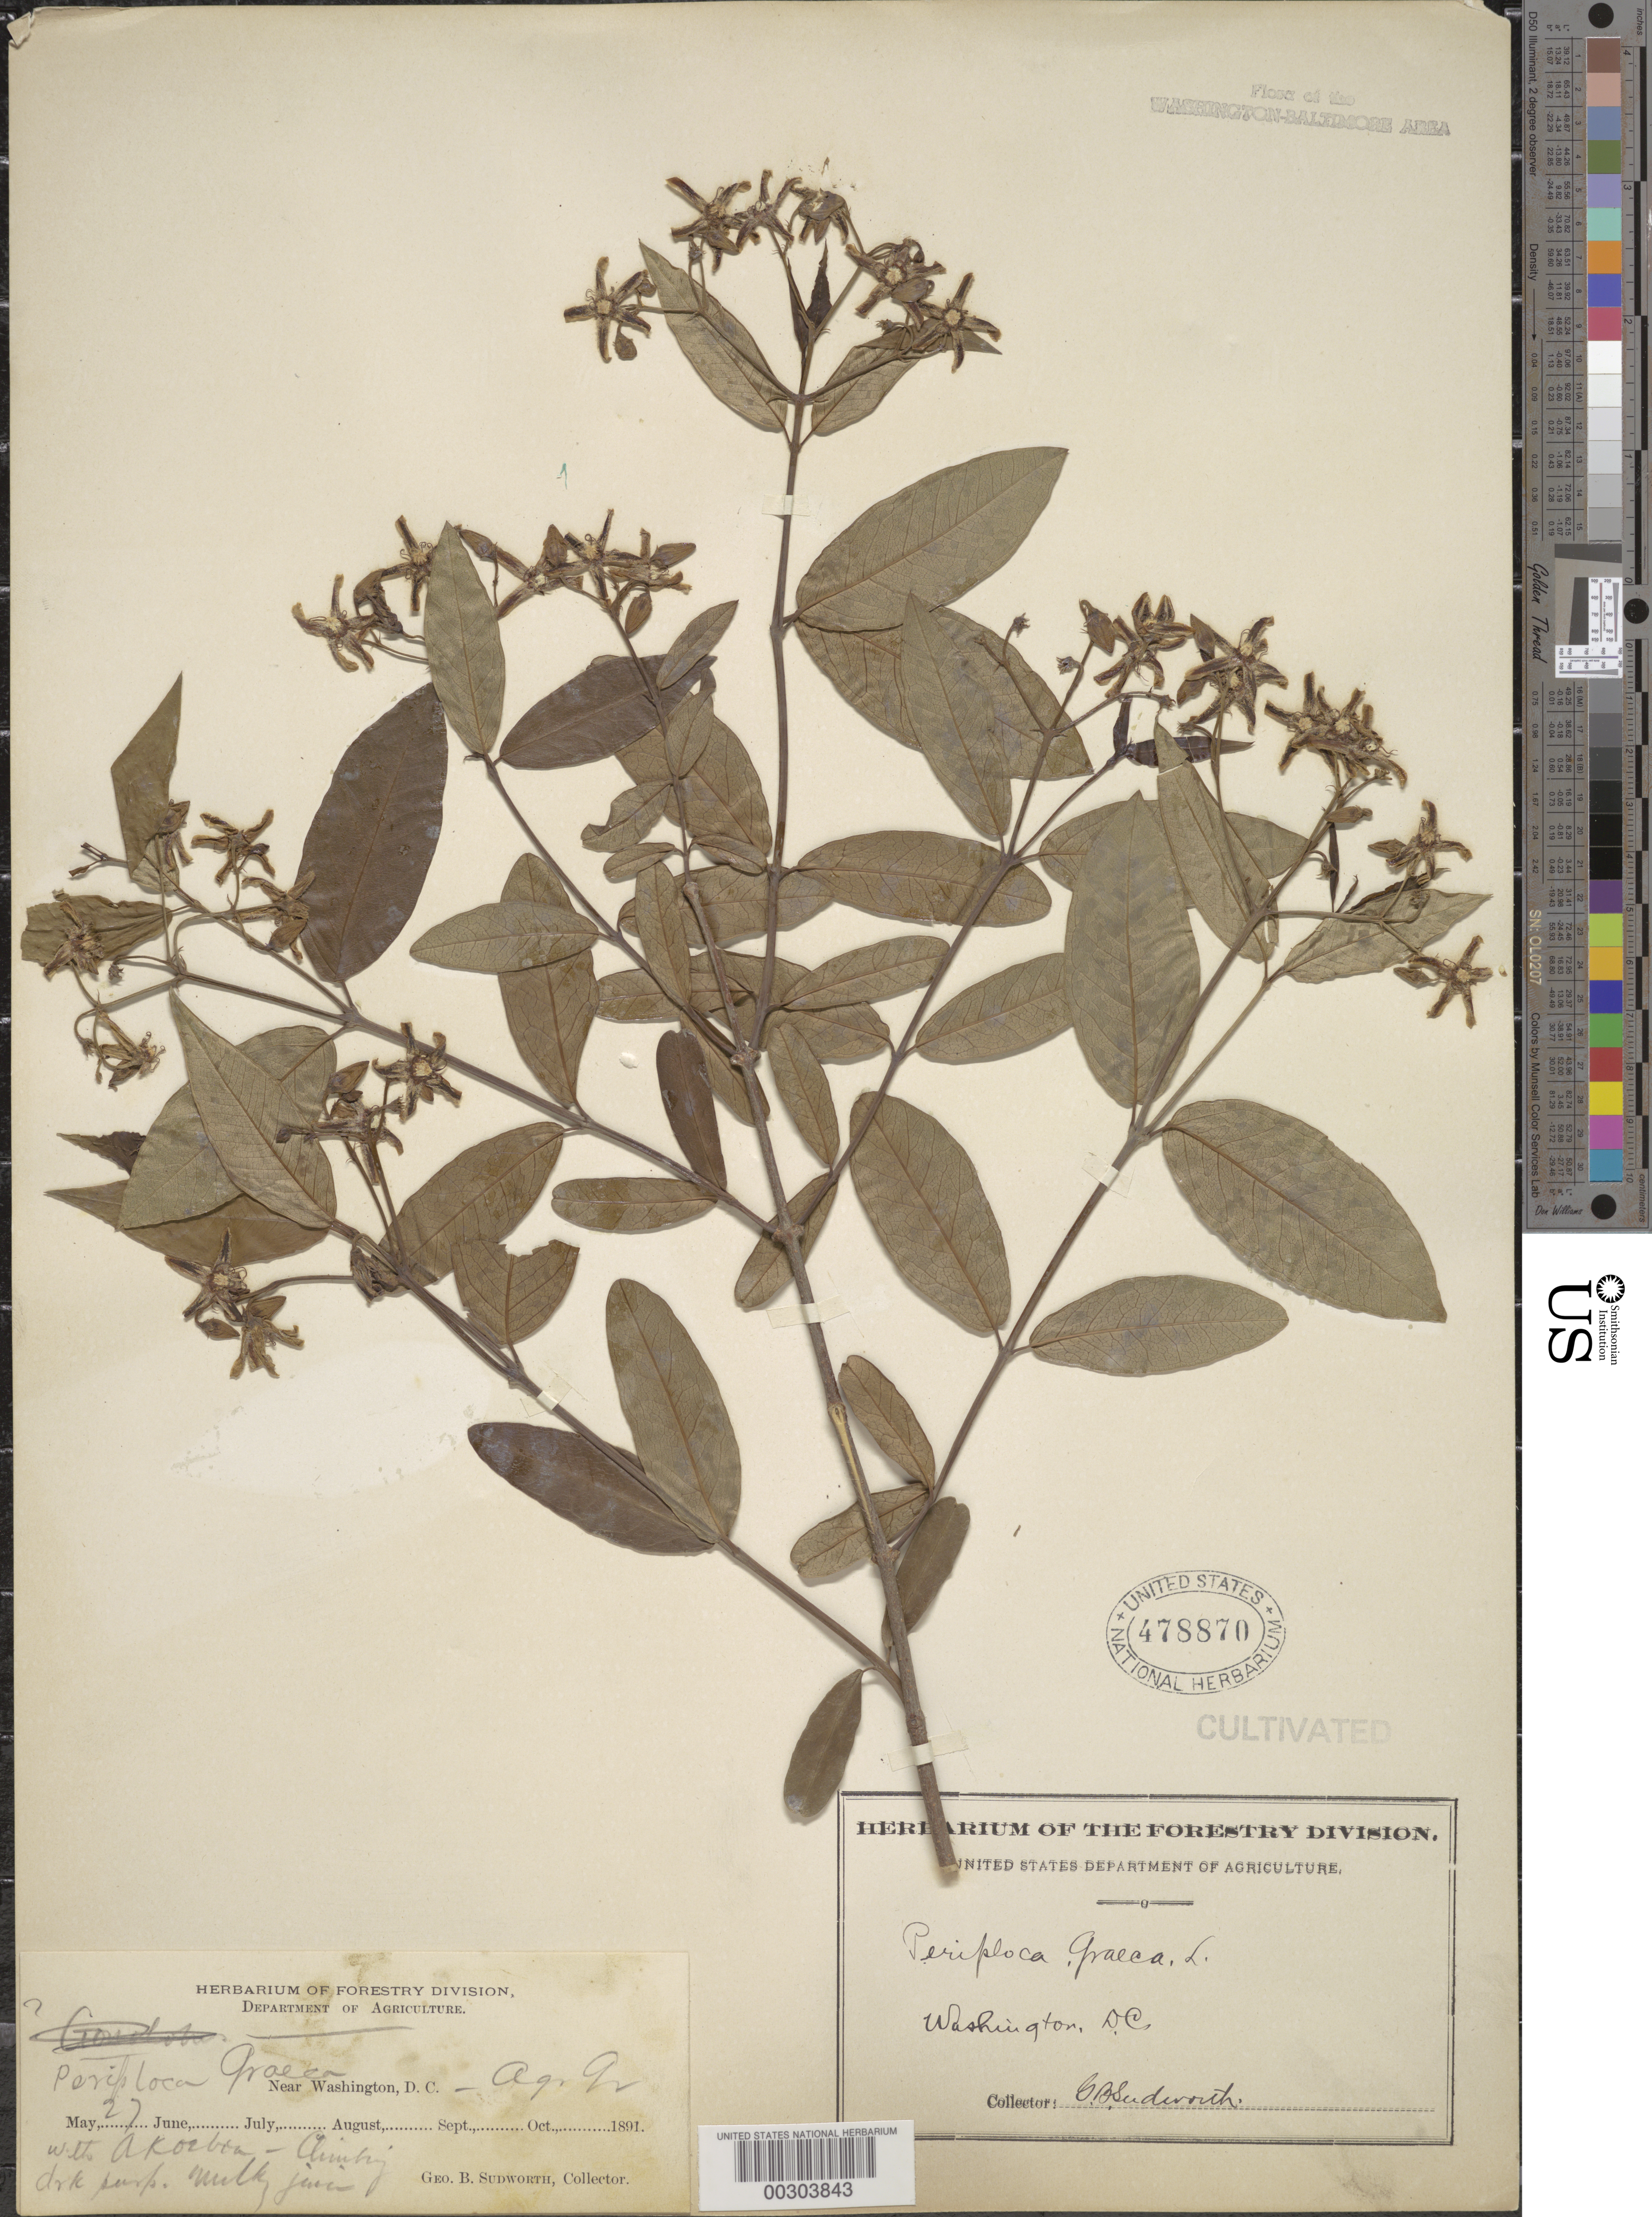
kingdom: Plantae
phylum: Tracheophyta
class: Magnoliopsida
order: Gentianales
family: Apocynaceae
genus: Periploca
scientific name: Periploca graeca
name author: L.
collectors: G. B. Sudworth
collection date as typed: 27 May 1891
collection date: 1891-05-27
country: United States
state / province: District of Columbia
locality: Department of Agriculture grounds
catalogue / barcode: US 478870